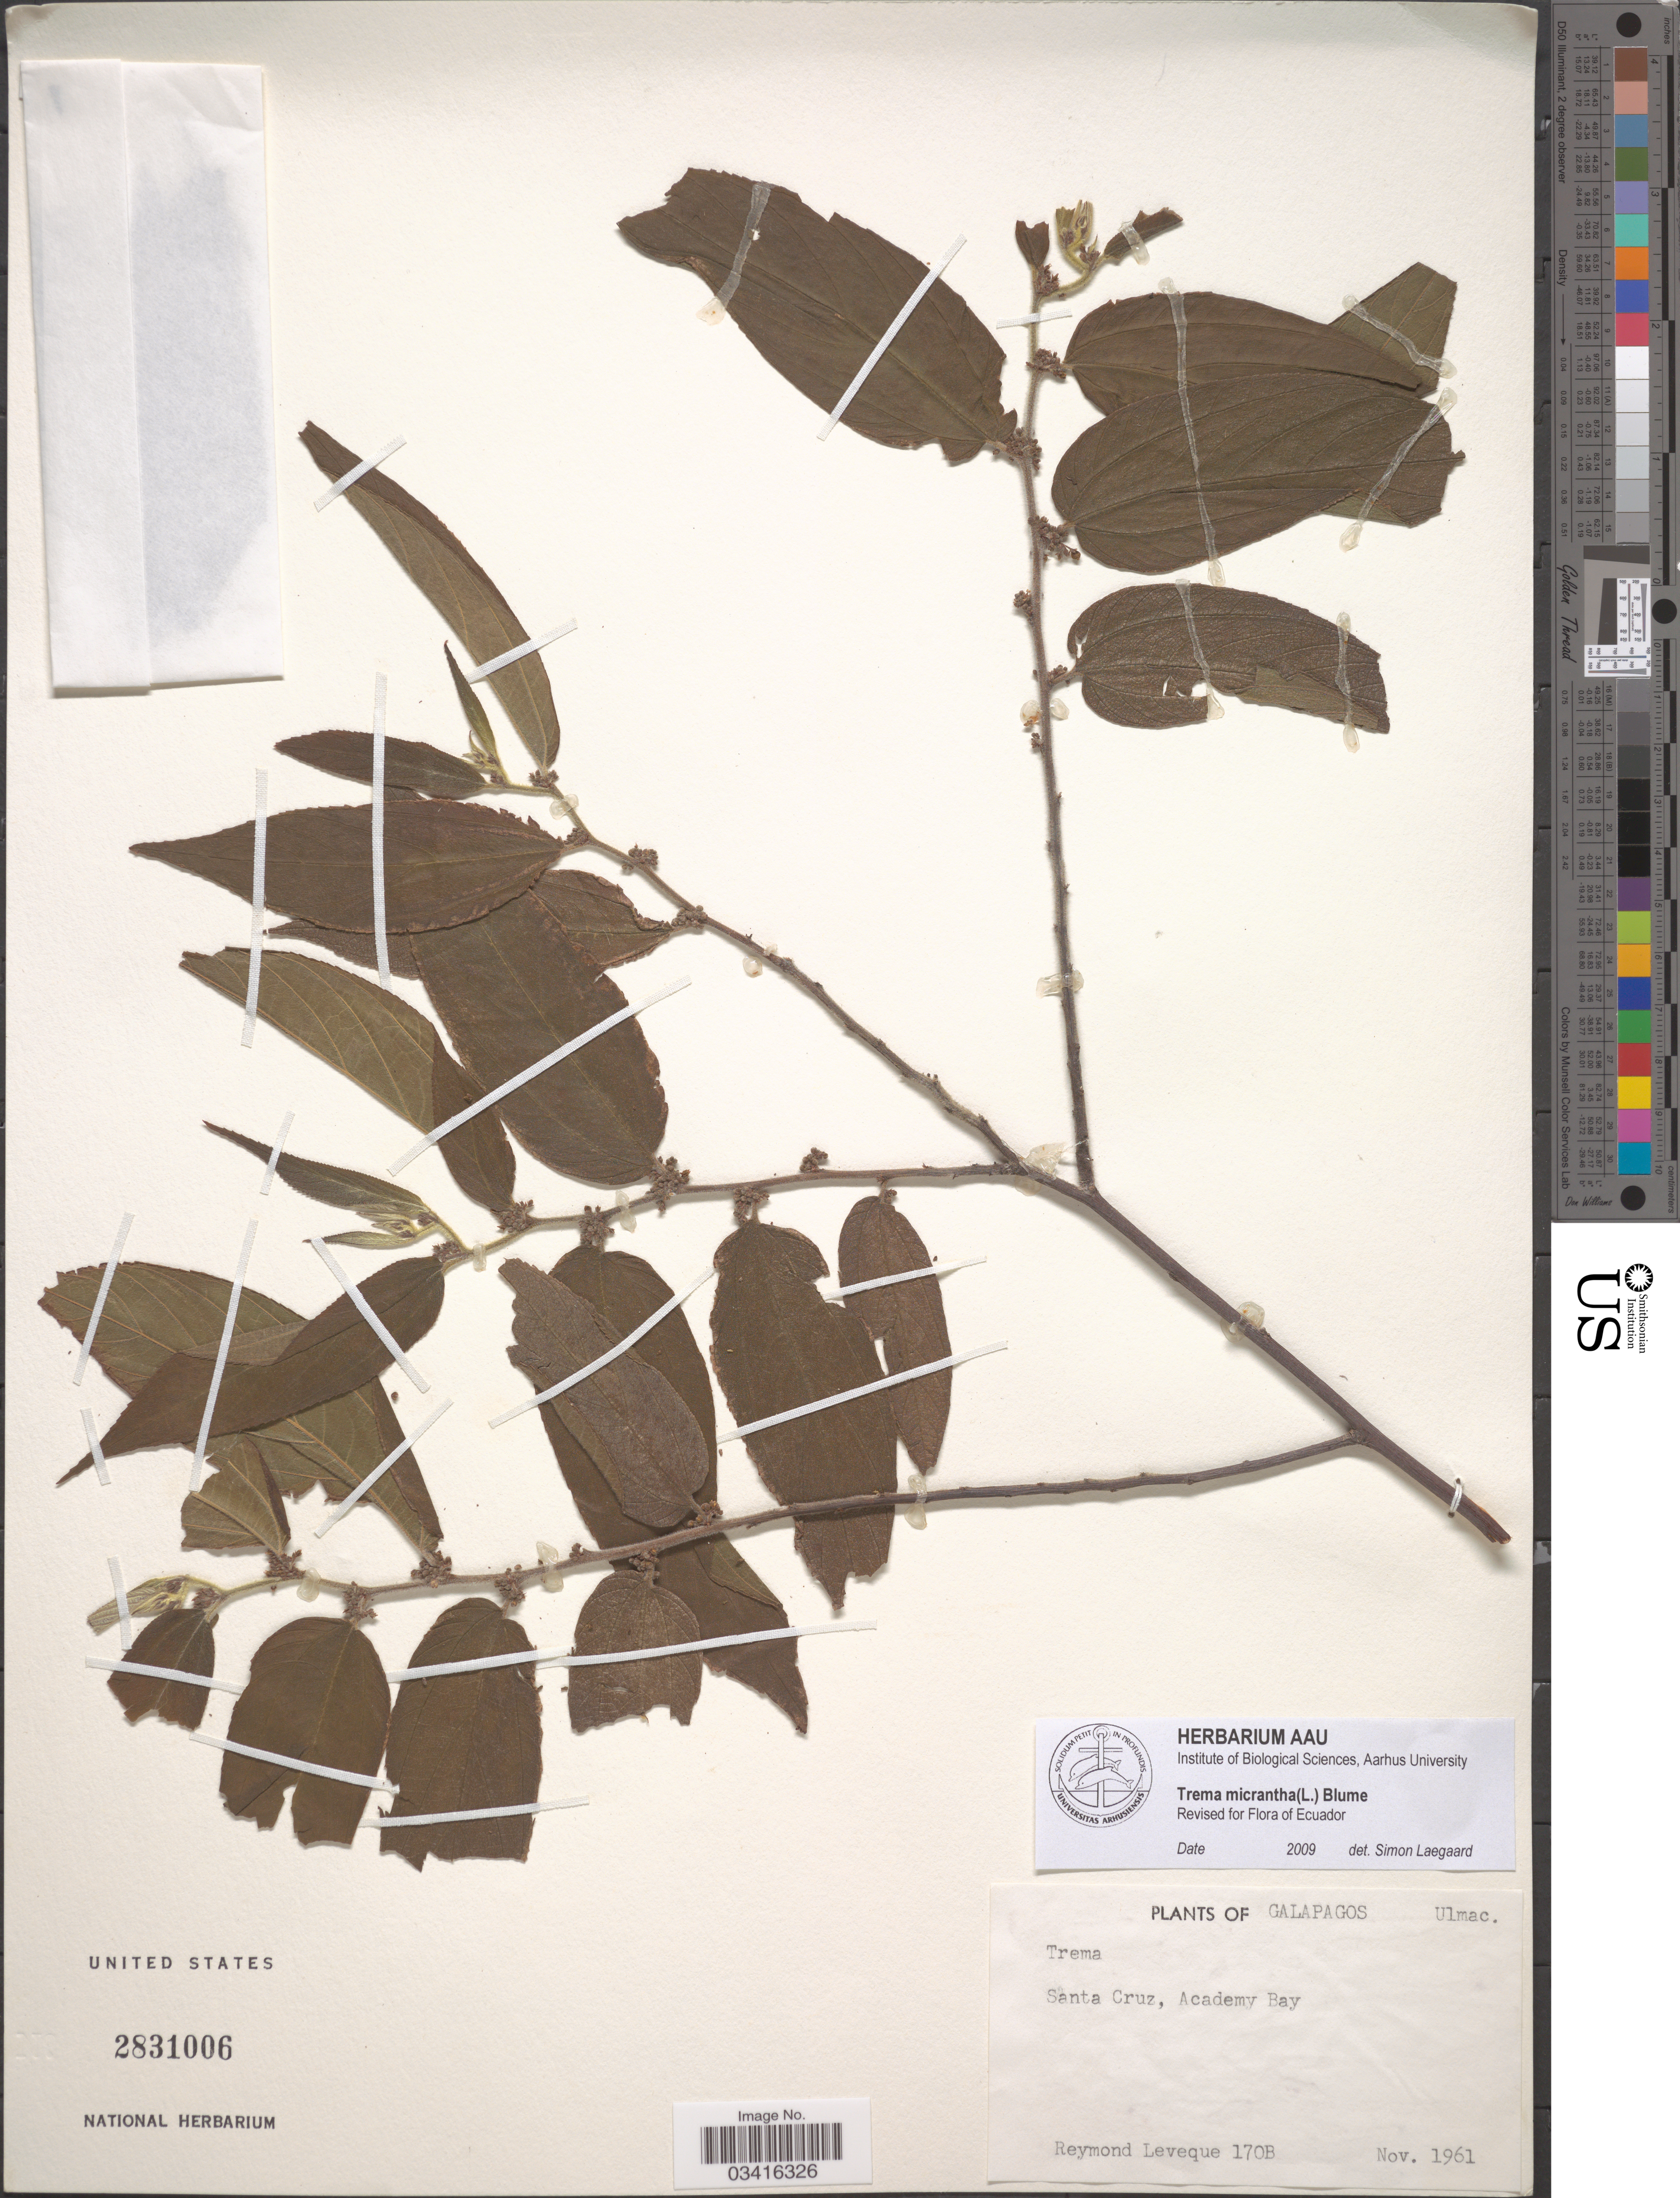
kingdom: Plantae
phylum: Tracheophyta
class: Magnoliopsida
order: Rosales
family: Cannabaceae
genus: Trema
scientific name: Trema micranthum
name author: (L.) Blume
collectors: R. Lévêque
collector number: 170B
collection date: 1961-11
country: Ecuador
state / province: Colón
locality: Galapagos. Santa Cruz, Academy Bay.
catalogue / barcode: US 2831006